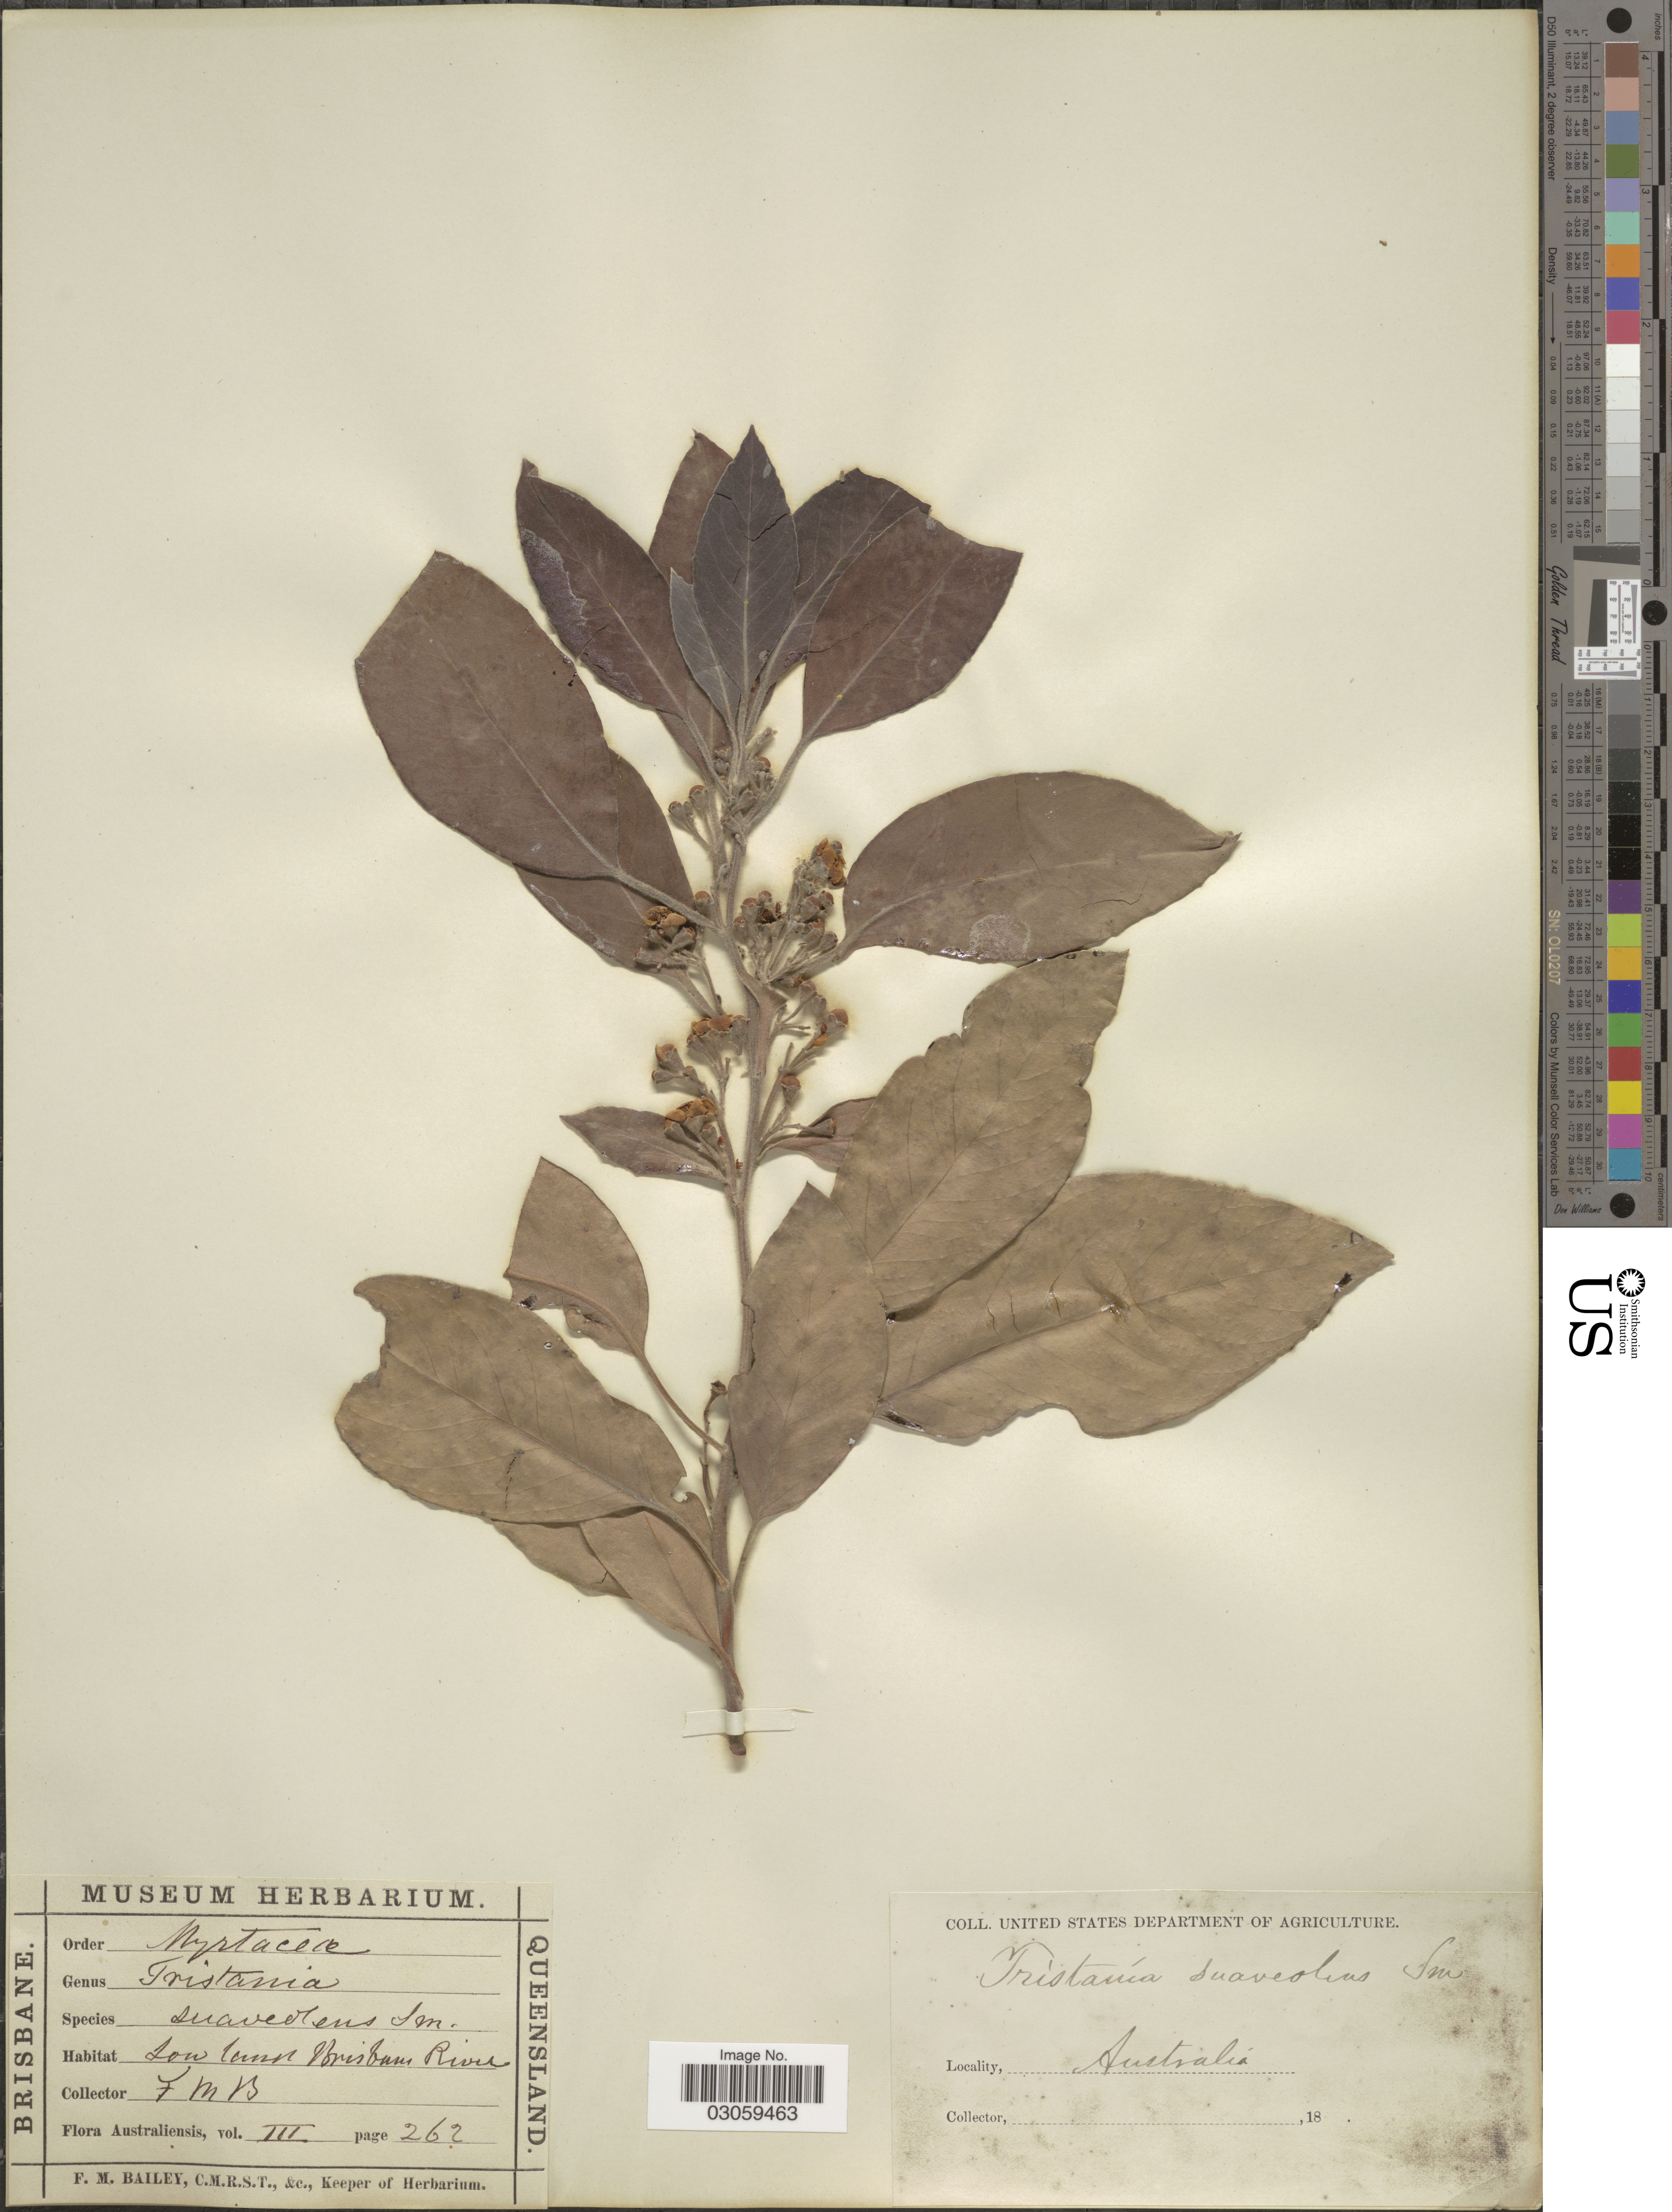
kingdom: Plantae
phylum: Tracheophyta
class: Magnoliopsida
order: Myrtales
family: Myrtaceae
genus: Lophostemon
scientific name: Lophostemon suaveolens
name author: (Sol. ex Gaertn.) P.G. Wilson & J. T. Waterh.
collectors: F. M. Bailey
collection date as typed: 18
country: Australia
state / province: Queensland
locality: Low land Brisbane River.